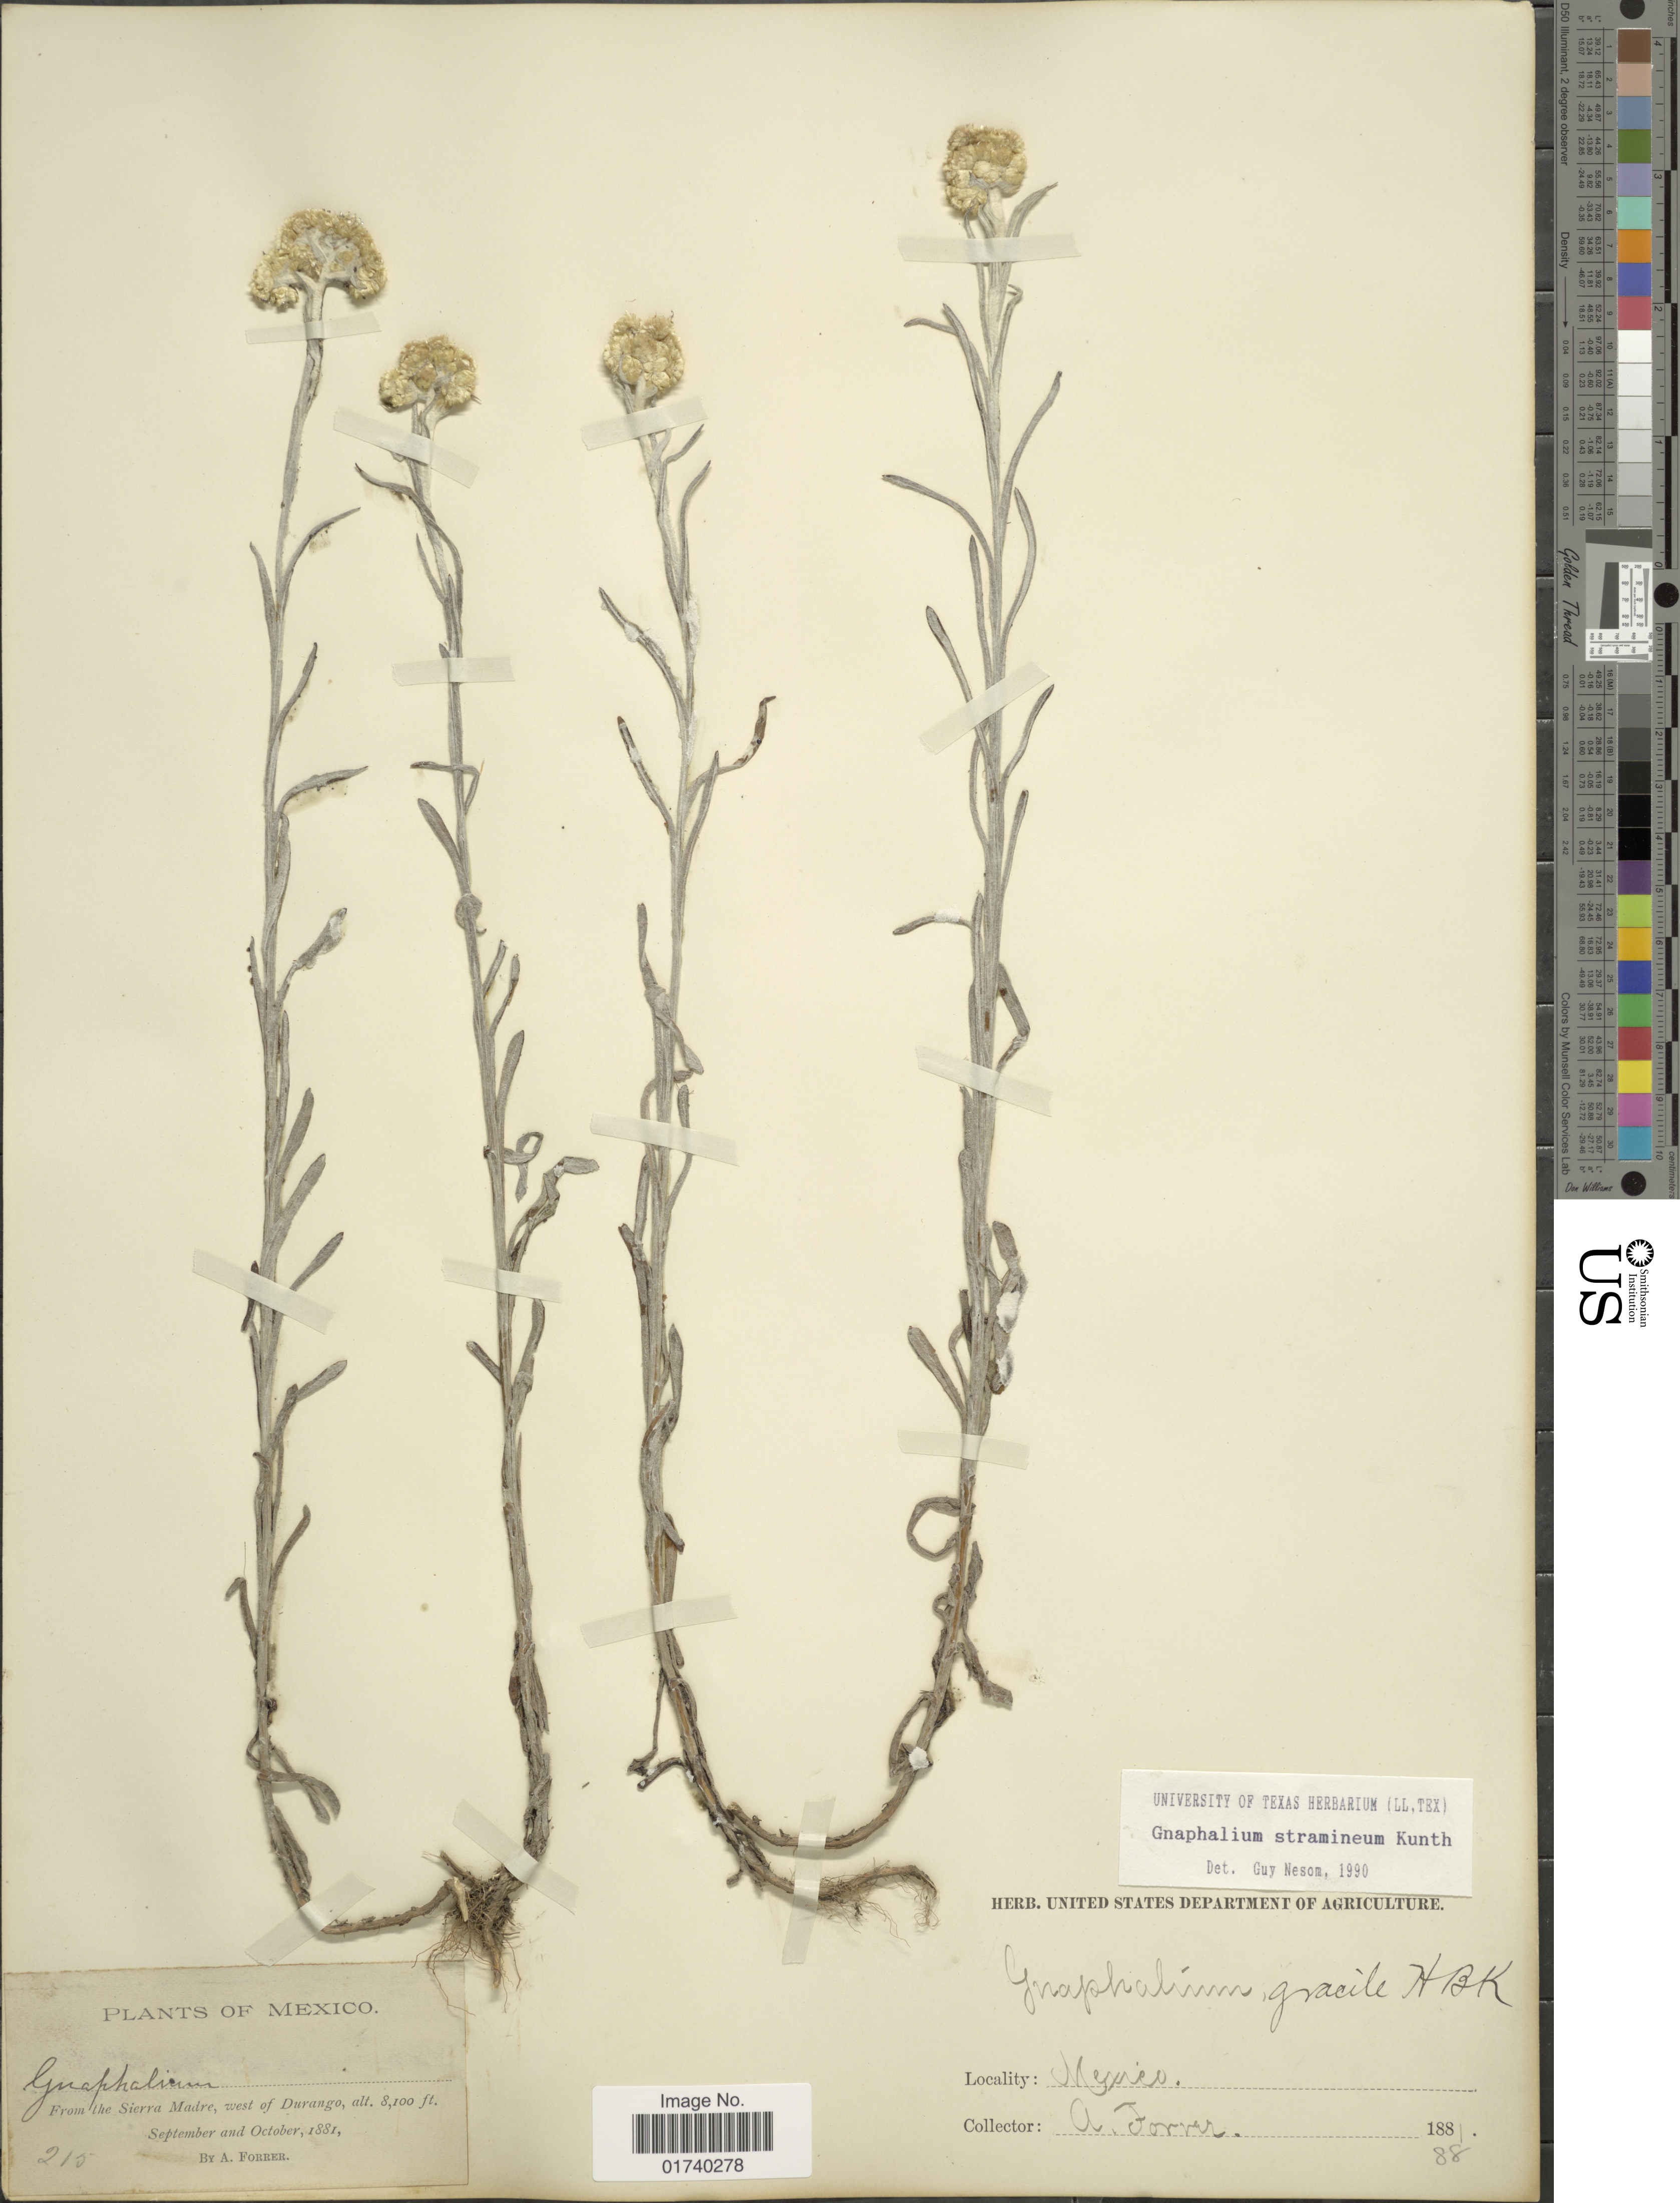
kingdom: Plantae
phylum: Tracheophyta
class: Magnoliopsida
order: Asterales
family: Asteraceae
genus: Pseudognaphalium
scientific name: Pseudognaphalium stramineum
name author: (Kunth) Anderb.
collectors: A. Forrer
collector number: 215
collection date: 1881-09/1881-10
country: Mexico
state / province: Durango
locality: From the Sierra Madre, west of Durango.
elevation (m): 2469